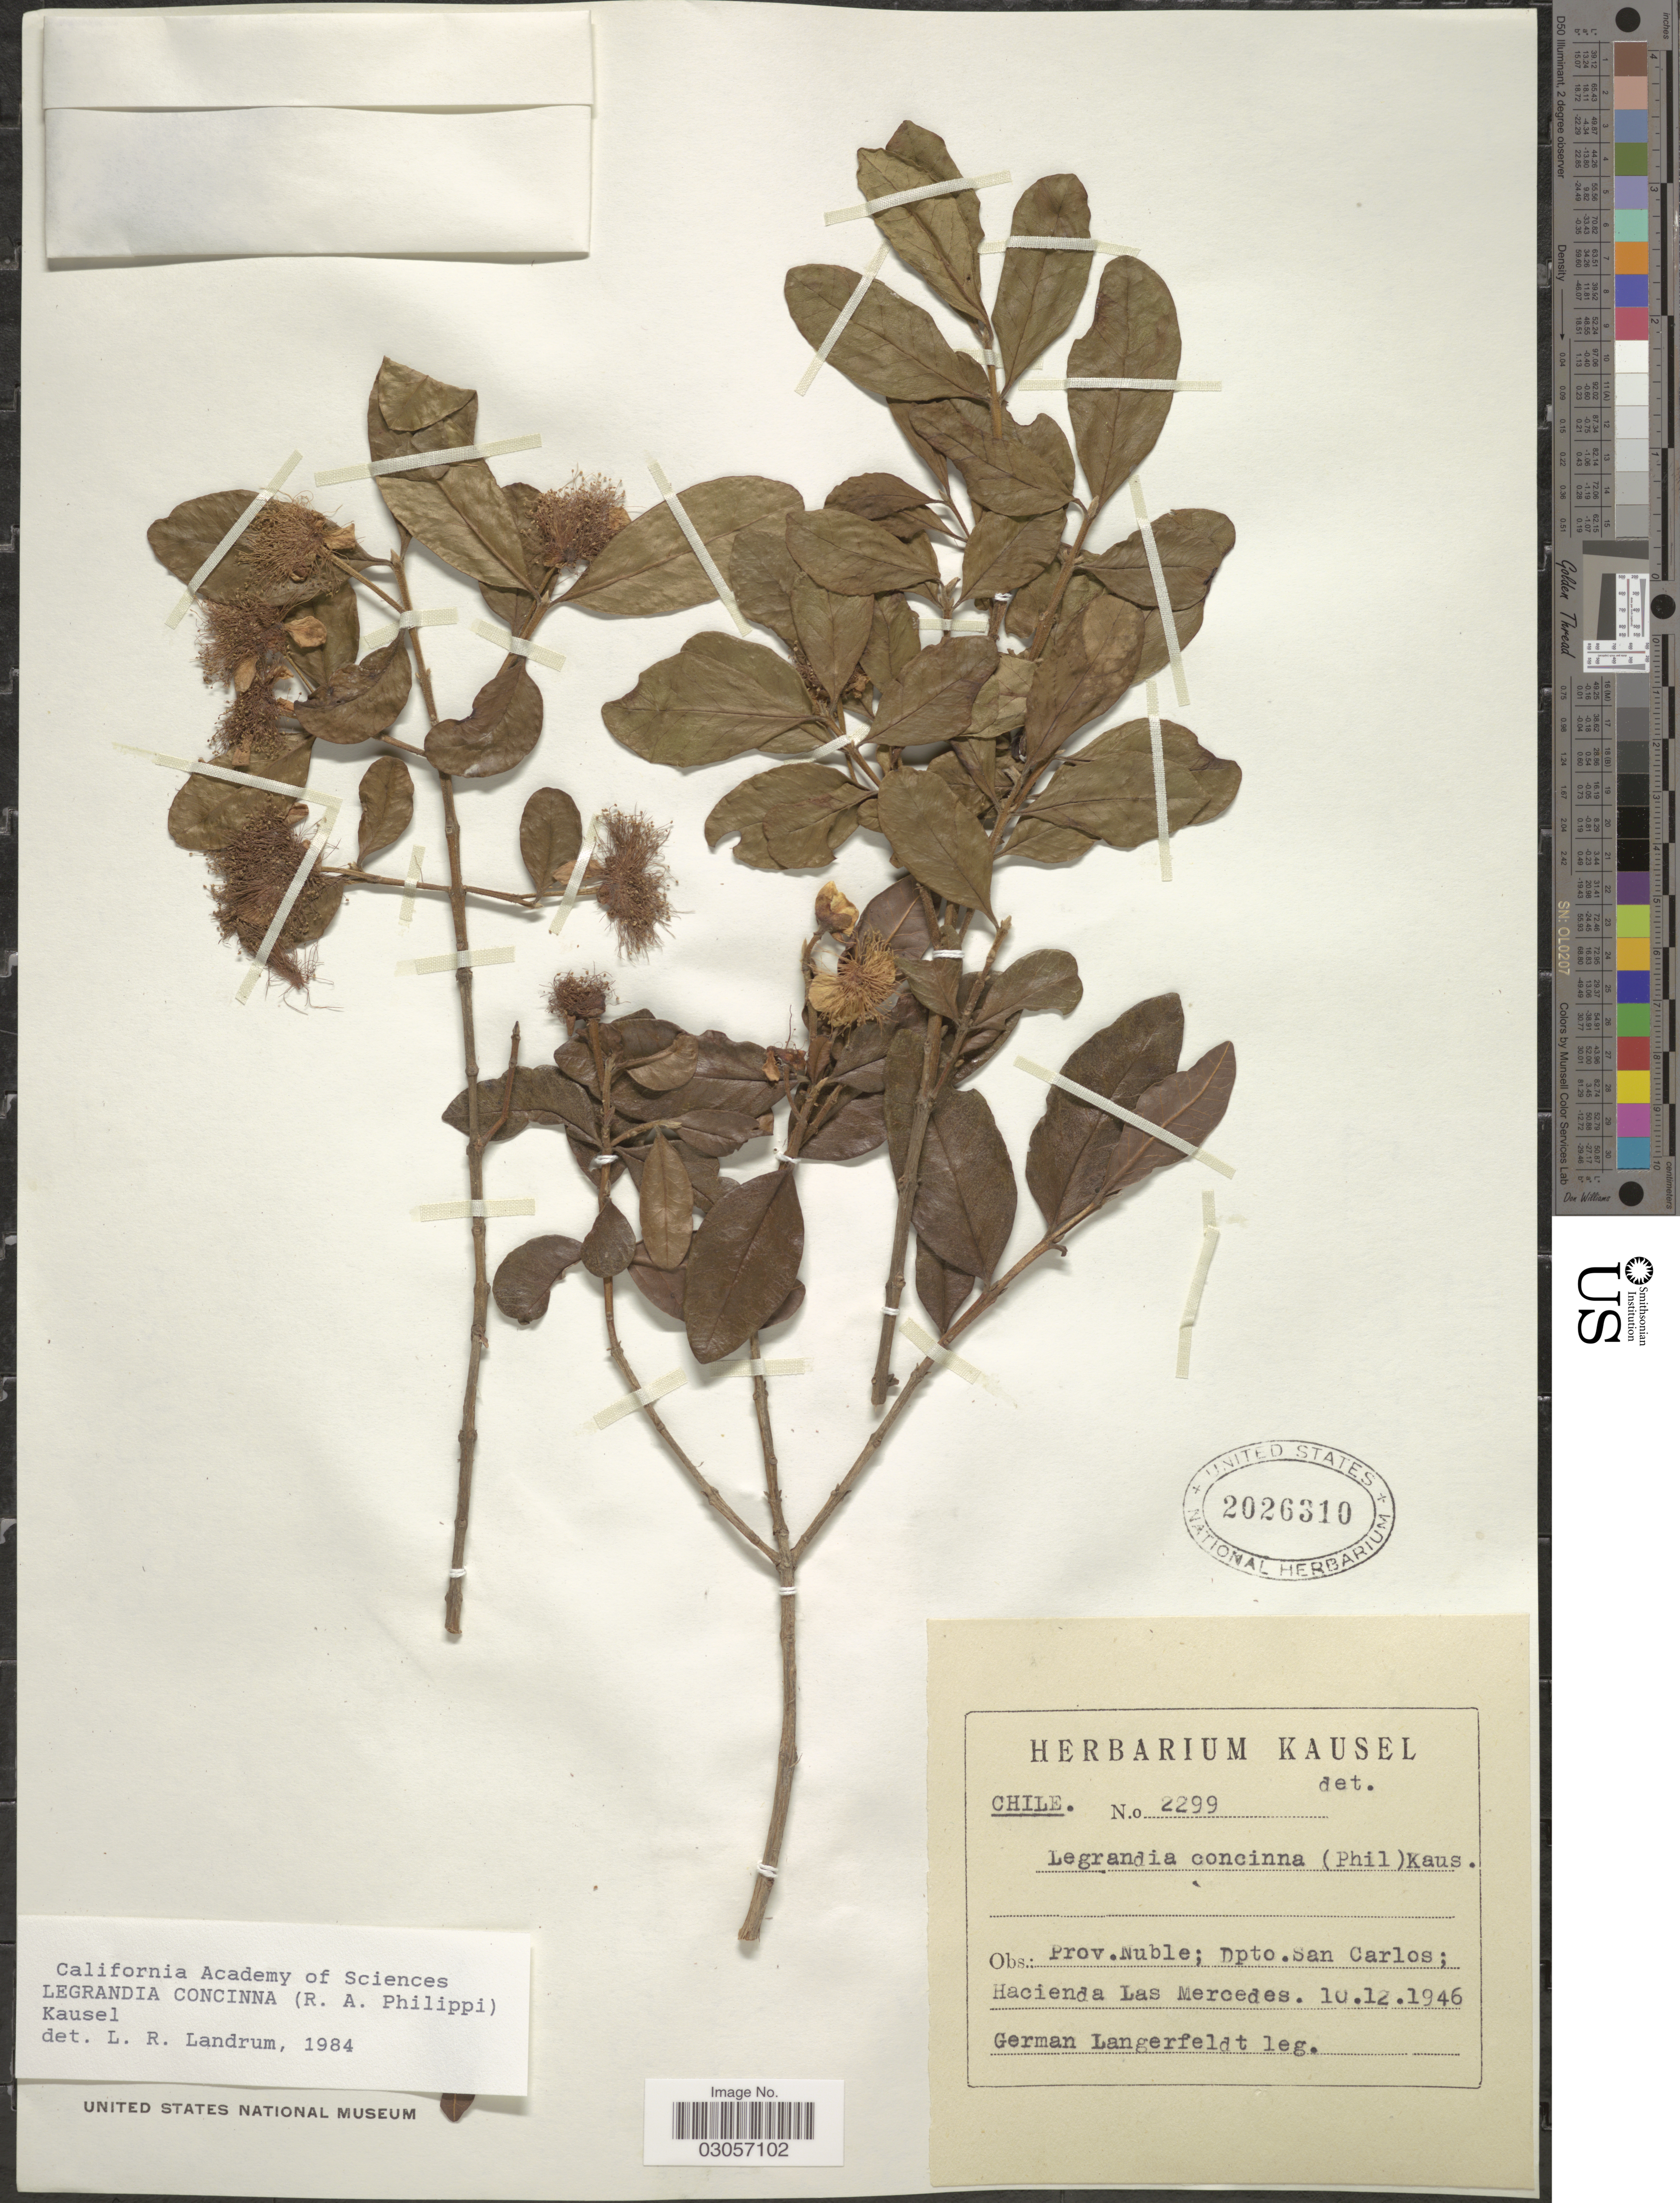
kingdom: Plantae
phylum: Tracheophyta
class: Magnoliopsida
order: Myrtales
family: Myrtaceae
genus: Legrandia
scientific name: Legrandia concinna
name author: (Phil.) Kausel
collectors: G. Langerfeldt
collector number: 2299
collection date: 1946-12-10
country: Chile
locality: Prov. Nuble; Dpto. San Carlos; Hacienda Las Mercedes.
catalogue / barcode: US 2026310